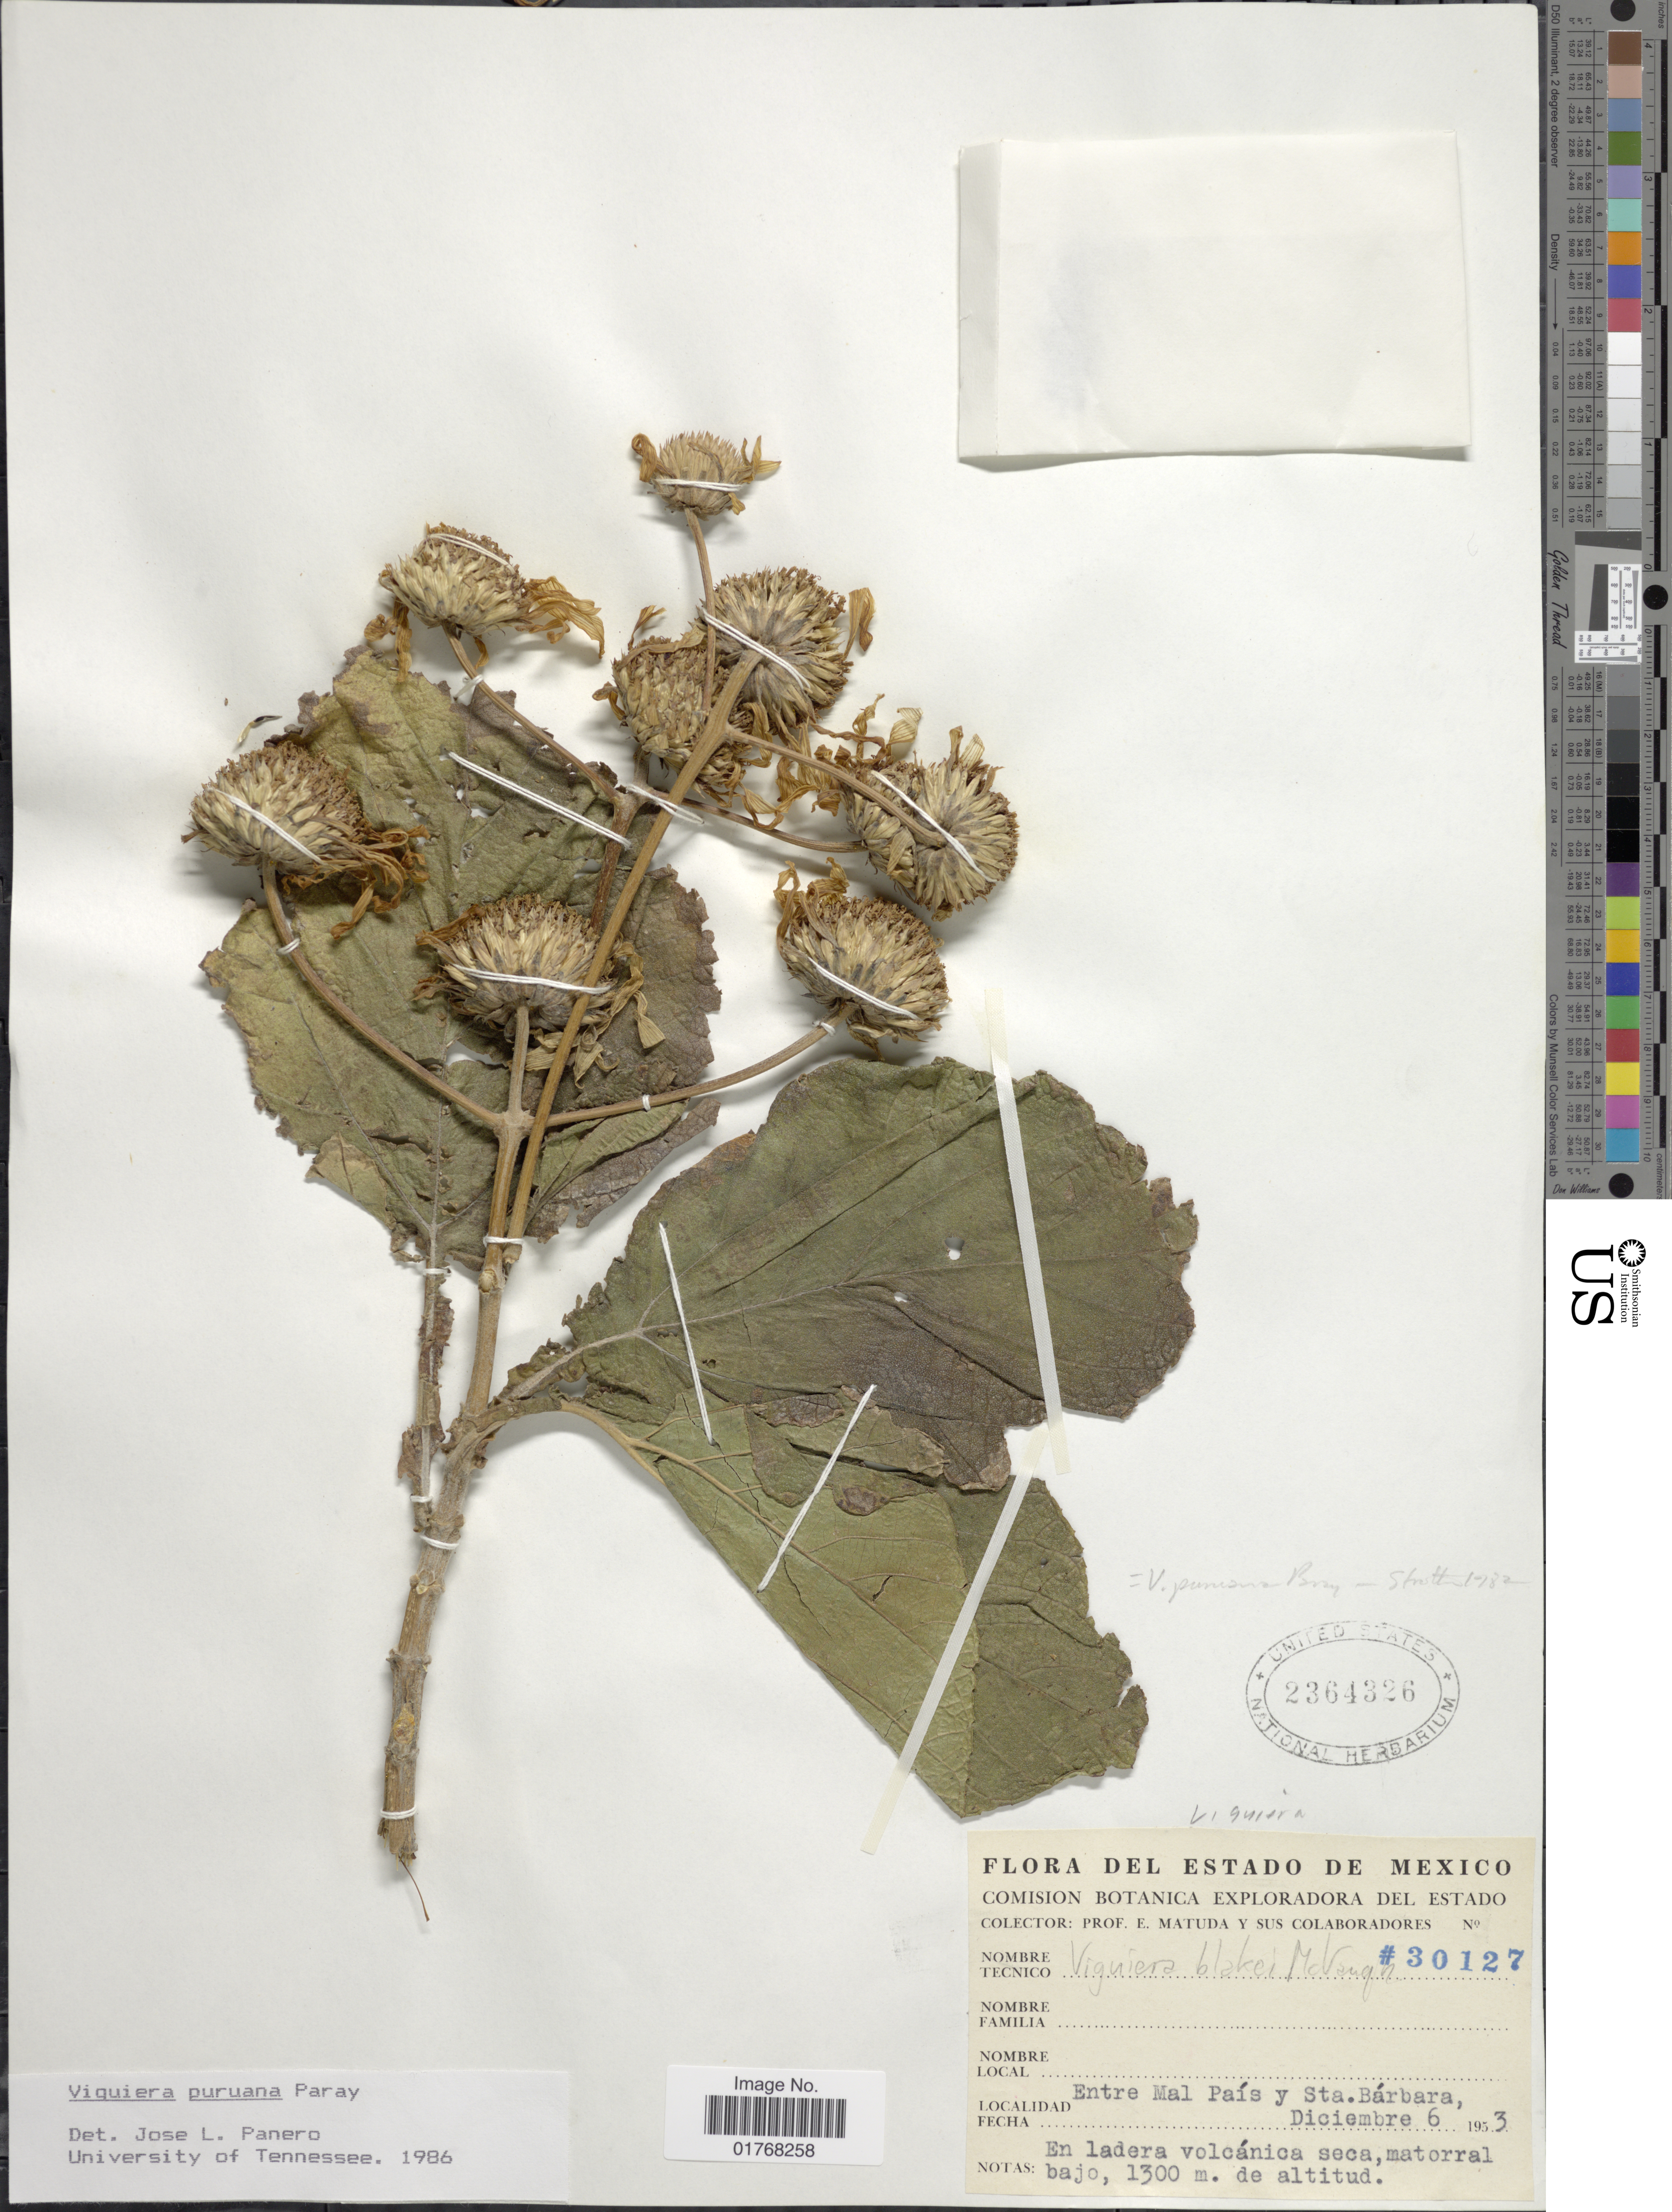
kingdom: Plantae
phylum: Tracheophyta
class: Magnoliopsida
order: Asterales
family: Asteraceae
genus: Viguiera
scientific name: Viguiera puruana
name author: Paray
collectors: E. Matuda & et al.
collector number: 30127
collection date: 1953-12-06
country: Mexico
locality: Entre Mal País y Sta Bárbara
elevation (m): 1300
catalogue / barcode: US 2364326